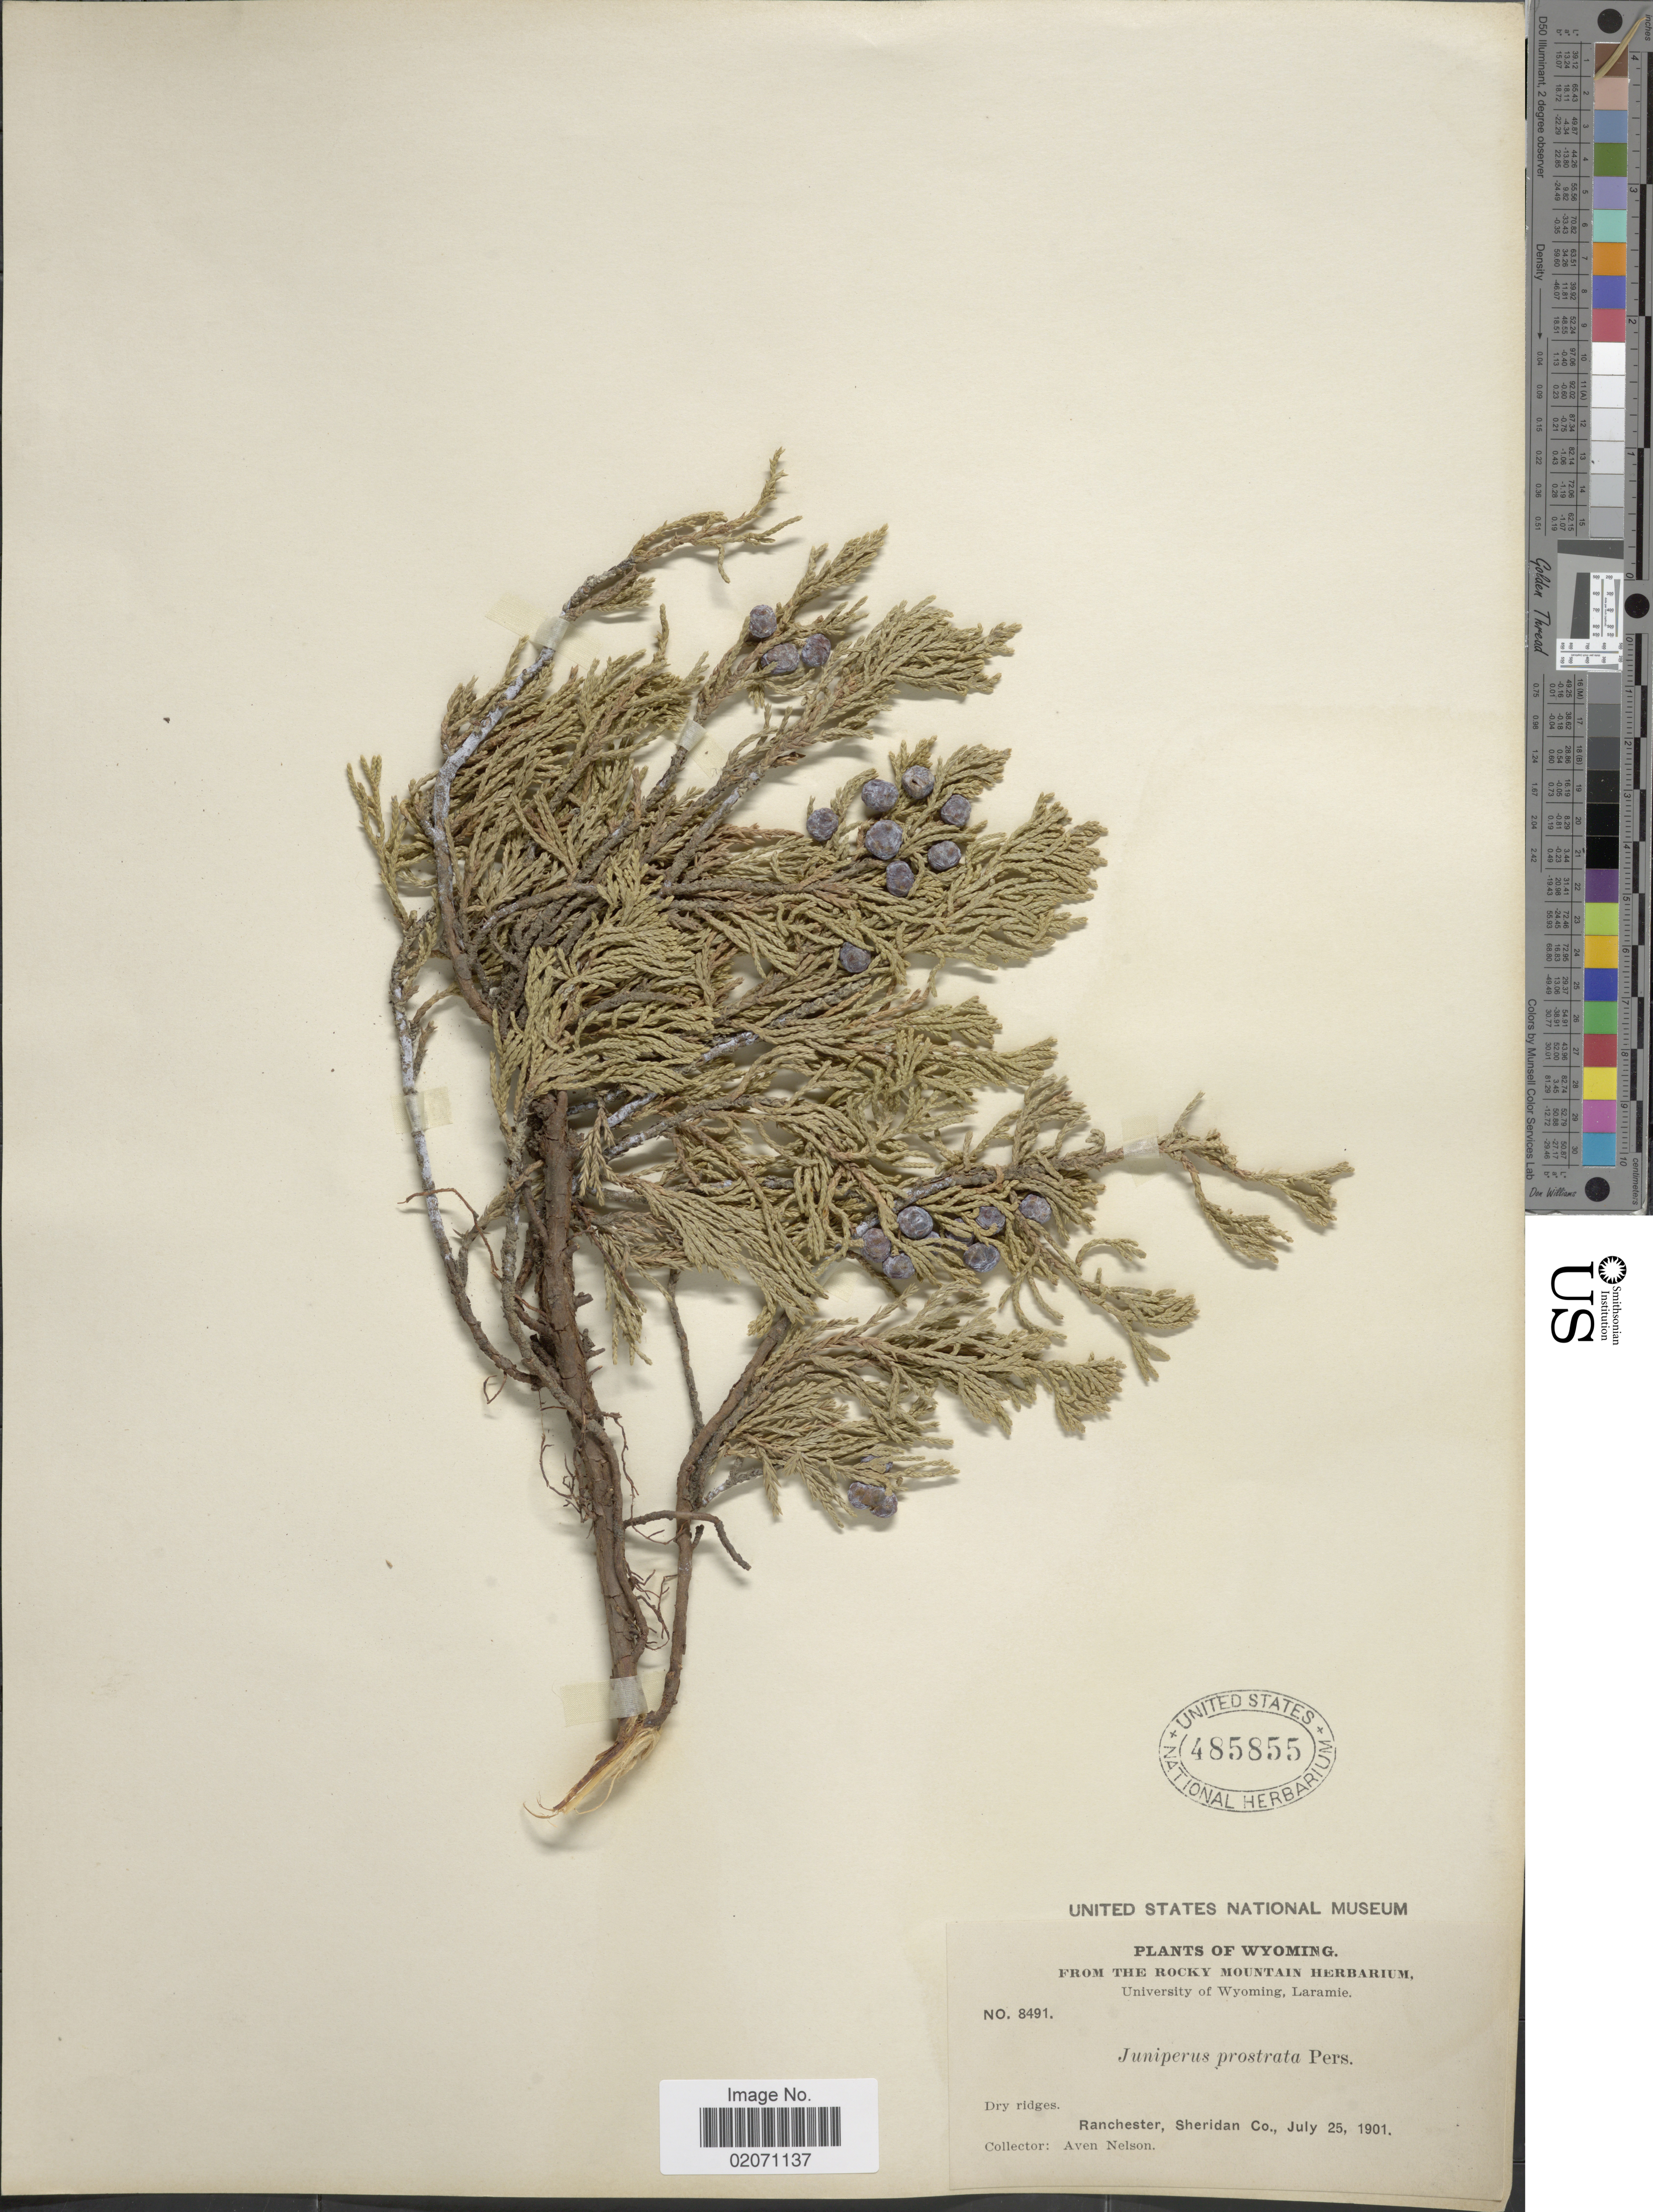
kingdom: Plantae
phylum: Tracheophyta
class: Pinopsida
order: Pinales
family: Cupressaceae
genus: Juniperus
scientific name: Juniperus horizontalis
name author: Moench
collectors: A. Nelson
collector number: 8491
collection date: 1901-07-25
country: United States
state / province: Wyoming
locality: Ranchester, Sheridan Co.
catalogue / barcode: US 485855